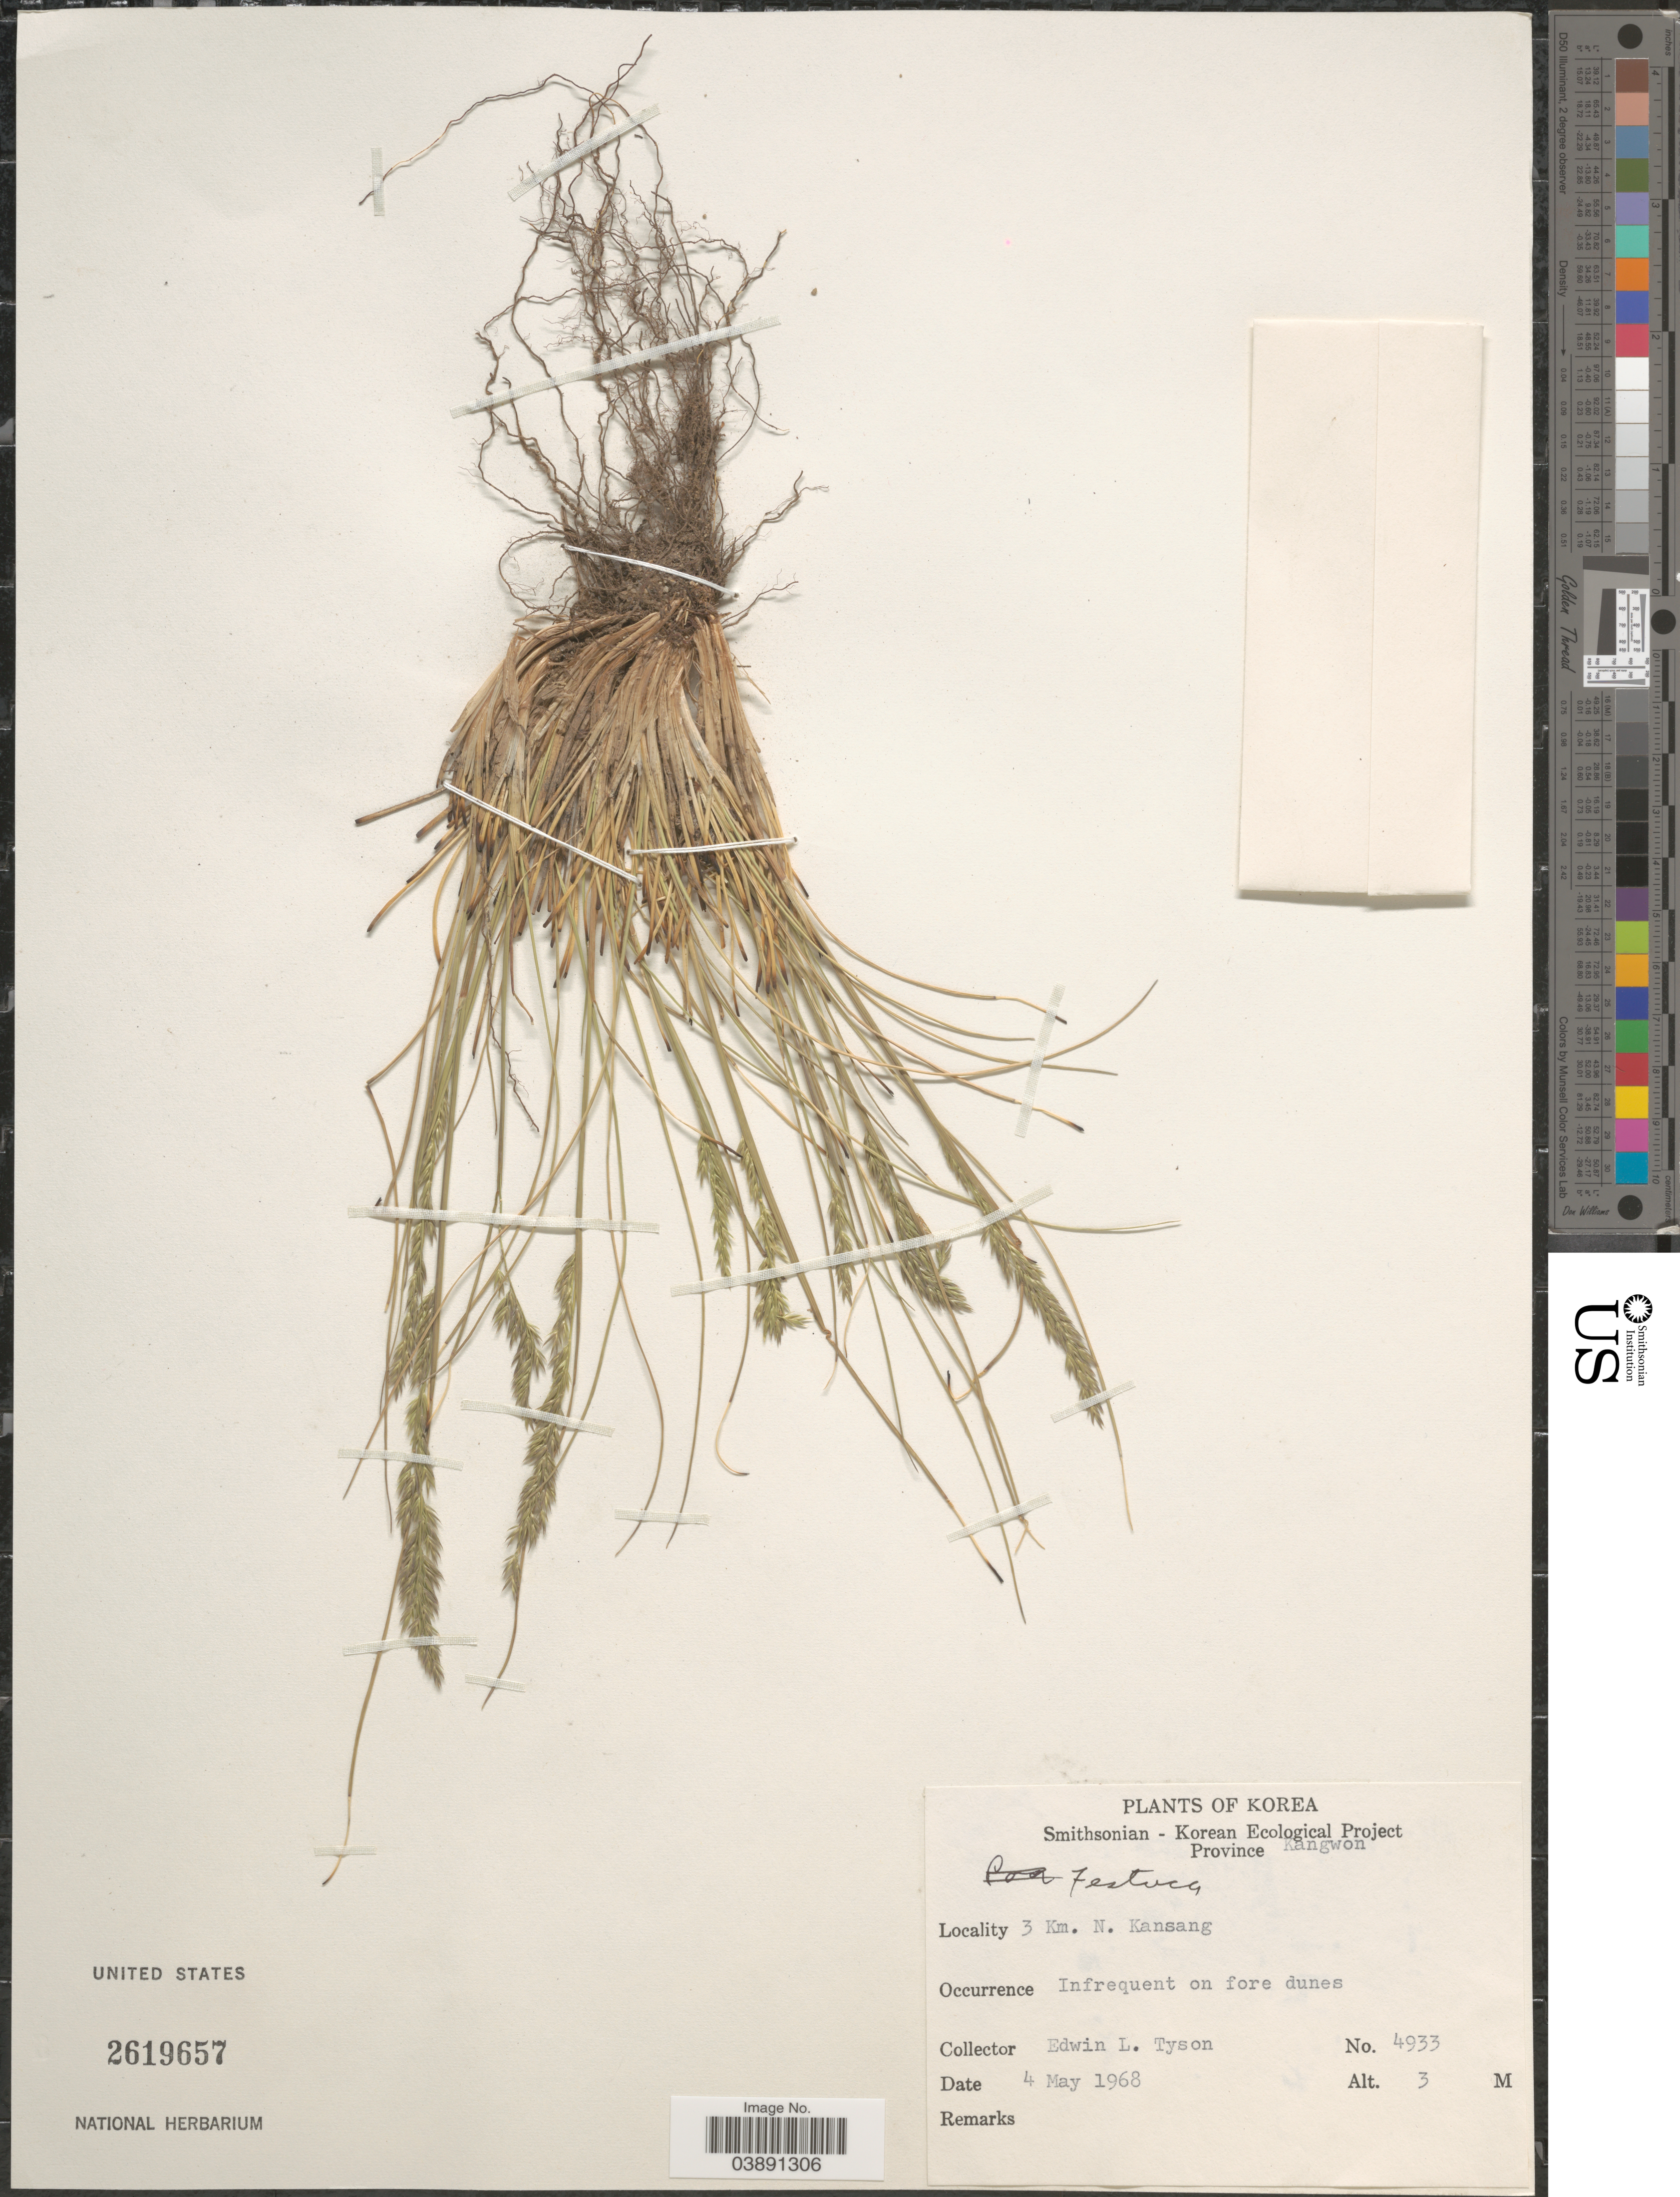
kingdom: Plantae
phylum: Tracheophyta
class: Liliopsida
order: Poales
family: Poaceae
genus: Festuca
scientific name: Festuca sp.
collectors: E. L. Tyson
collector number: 4933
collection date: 1968-05-04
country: North Korea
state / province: Kangwon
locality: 3 Km. N. Kansang.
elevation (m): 3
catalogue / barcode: US 2619657